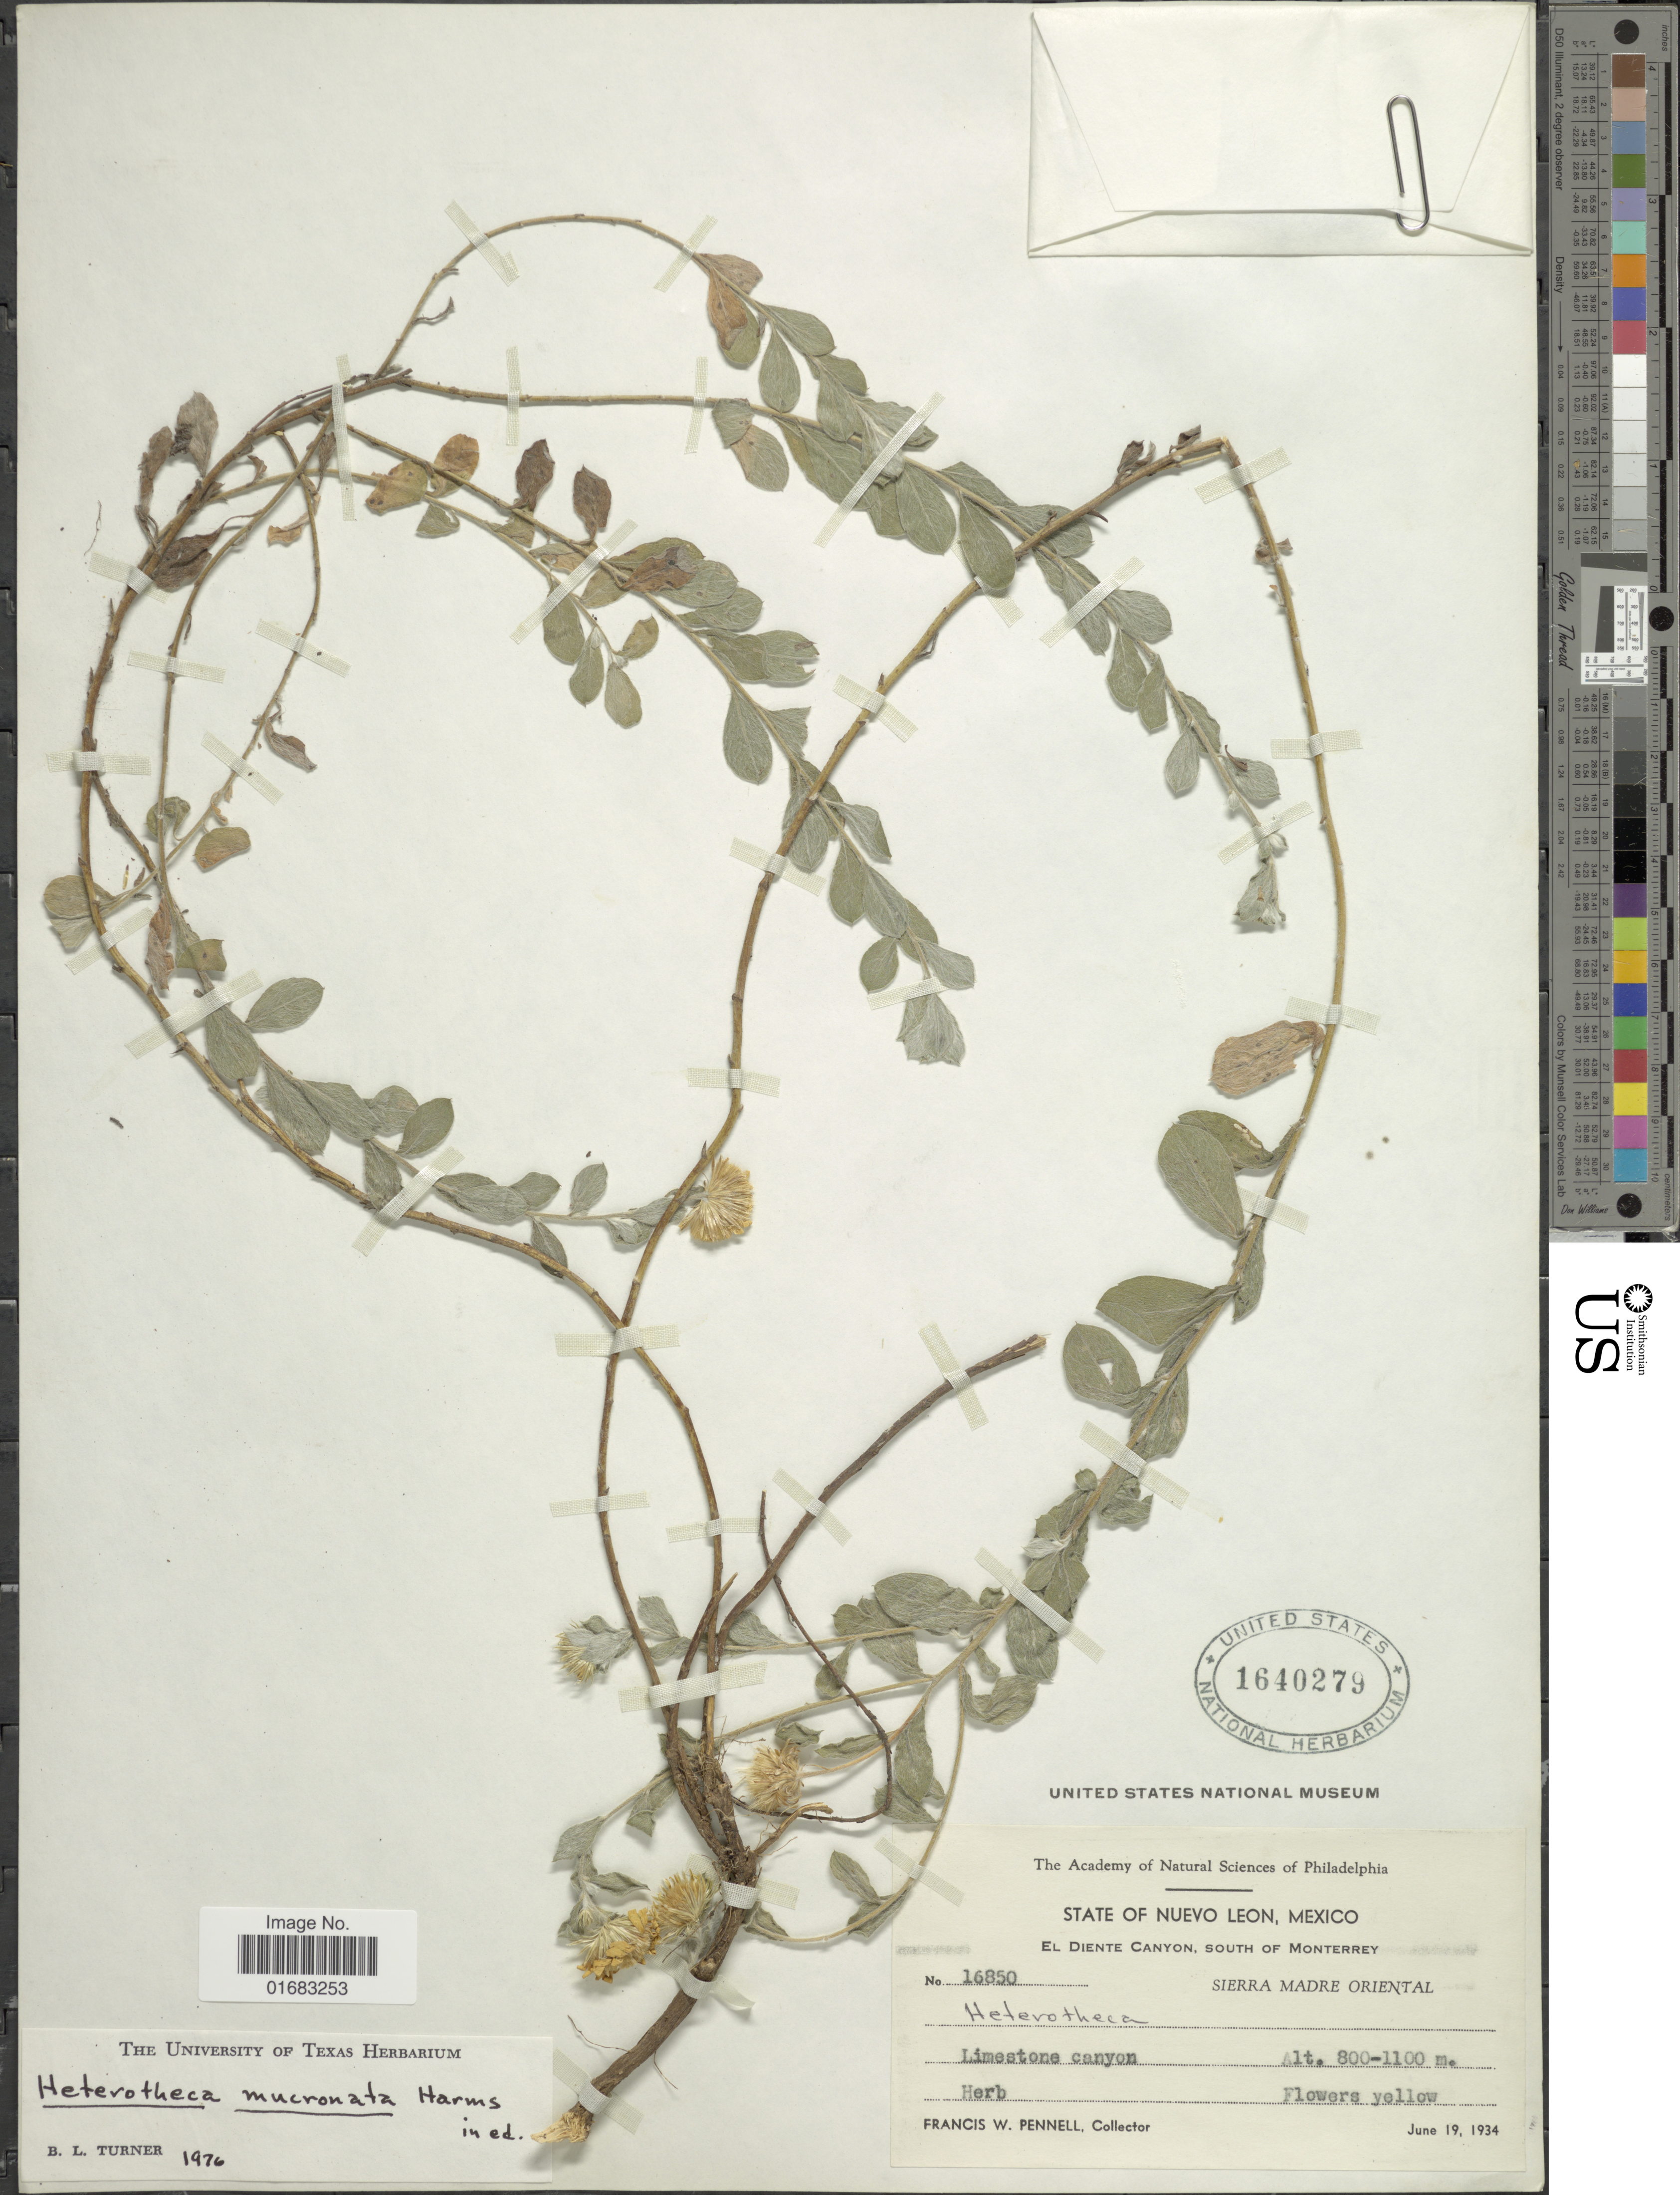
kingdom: Plantae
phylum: Tracheophyta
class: Magnoliopsida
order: Asterales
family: Asteraceae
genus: Heterotheca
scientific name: Heterotheca mucronata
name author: V.L. Harms ex B.L. Turner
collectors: F. W. Pennell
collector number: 16850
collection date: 1934-06-19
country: Mexico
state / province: Nuevo León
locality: State of Nuevo León, Mexico. El Diente Canyon, south of Monterrey.Limeston Canyon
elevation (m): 800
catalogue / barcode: US 1640279